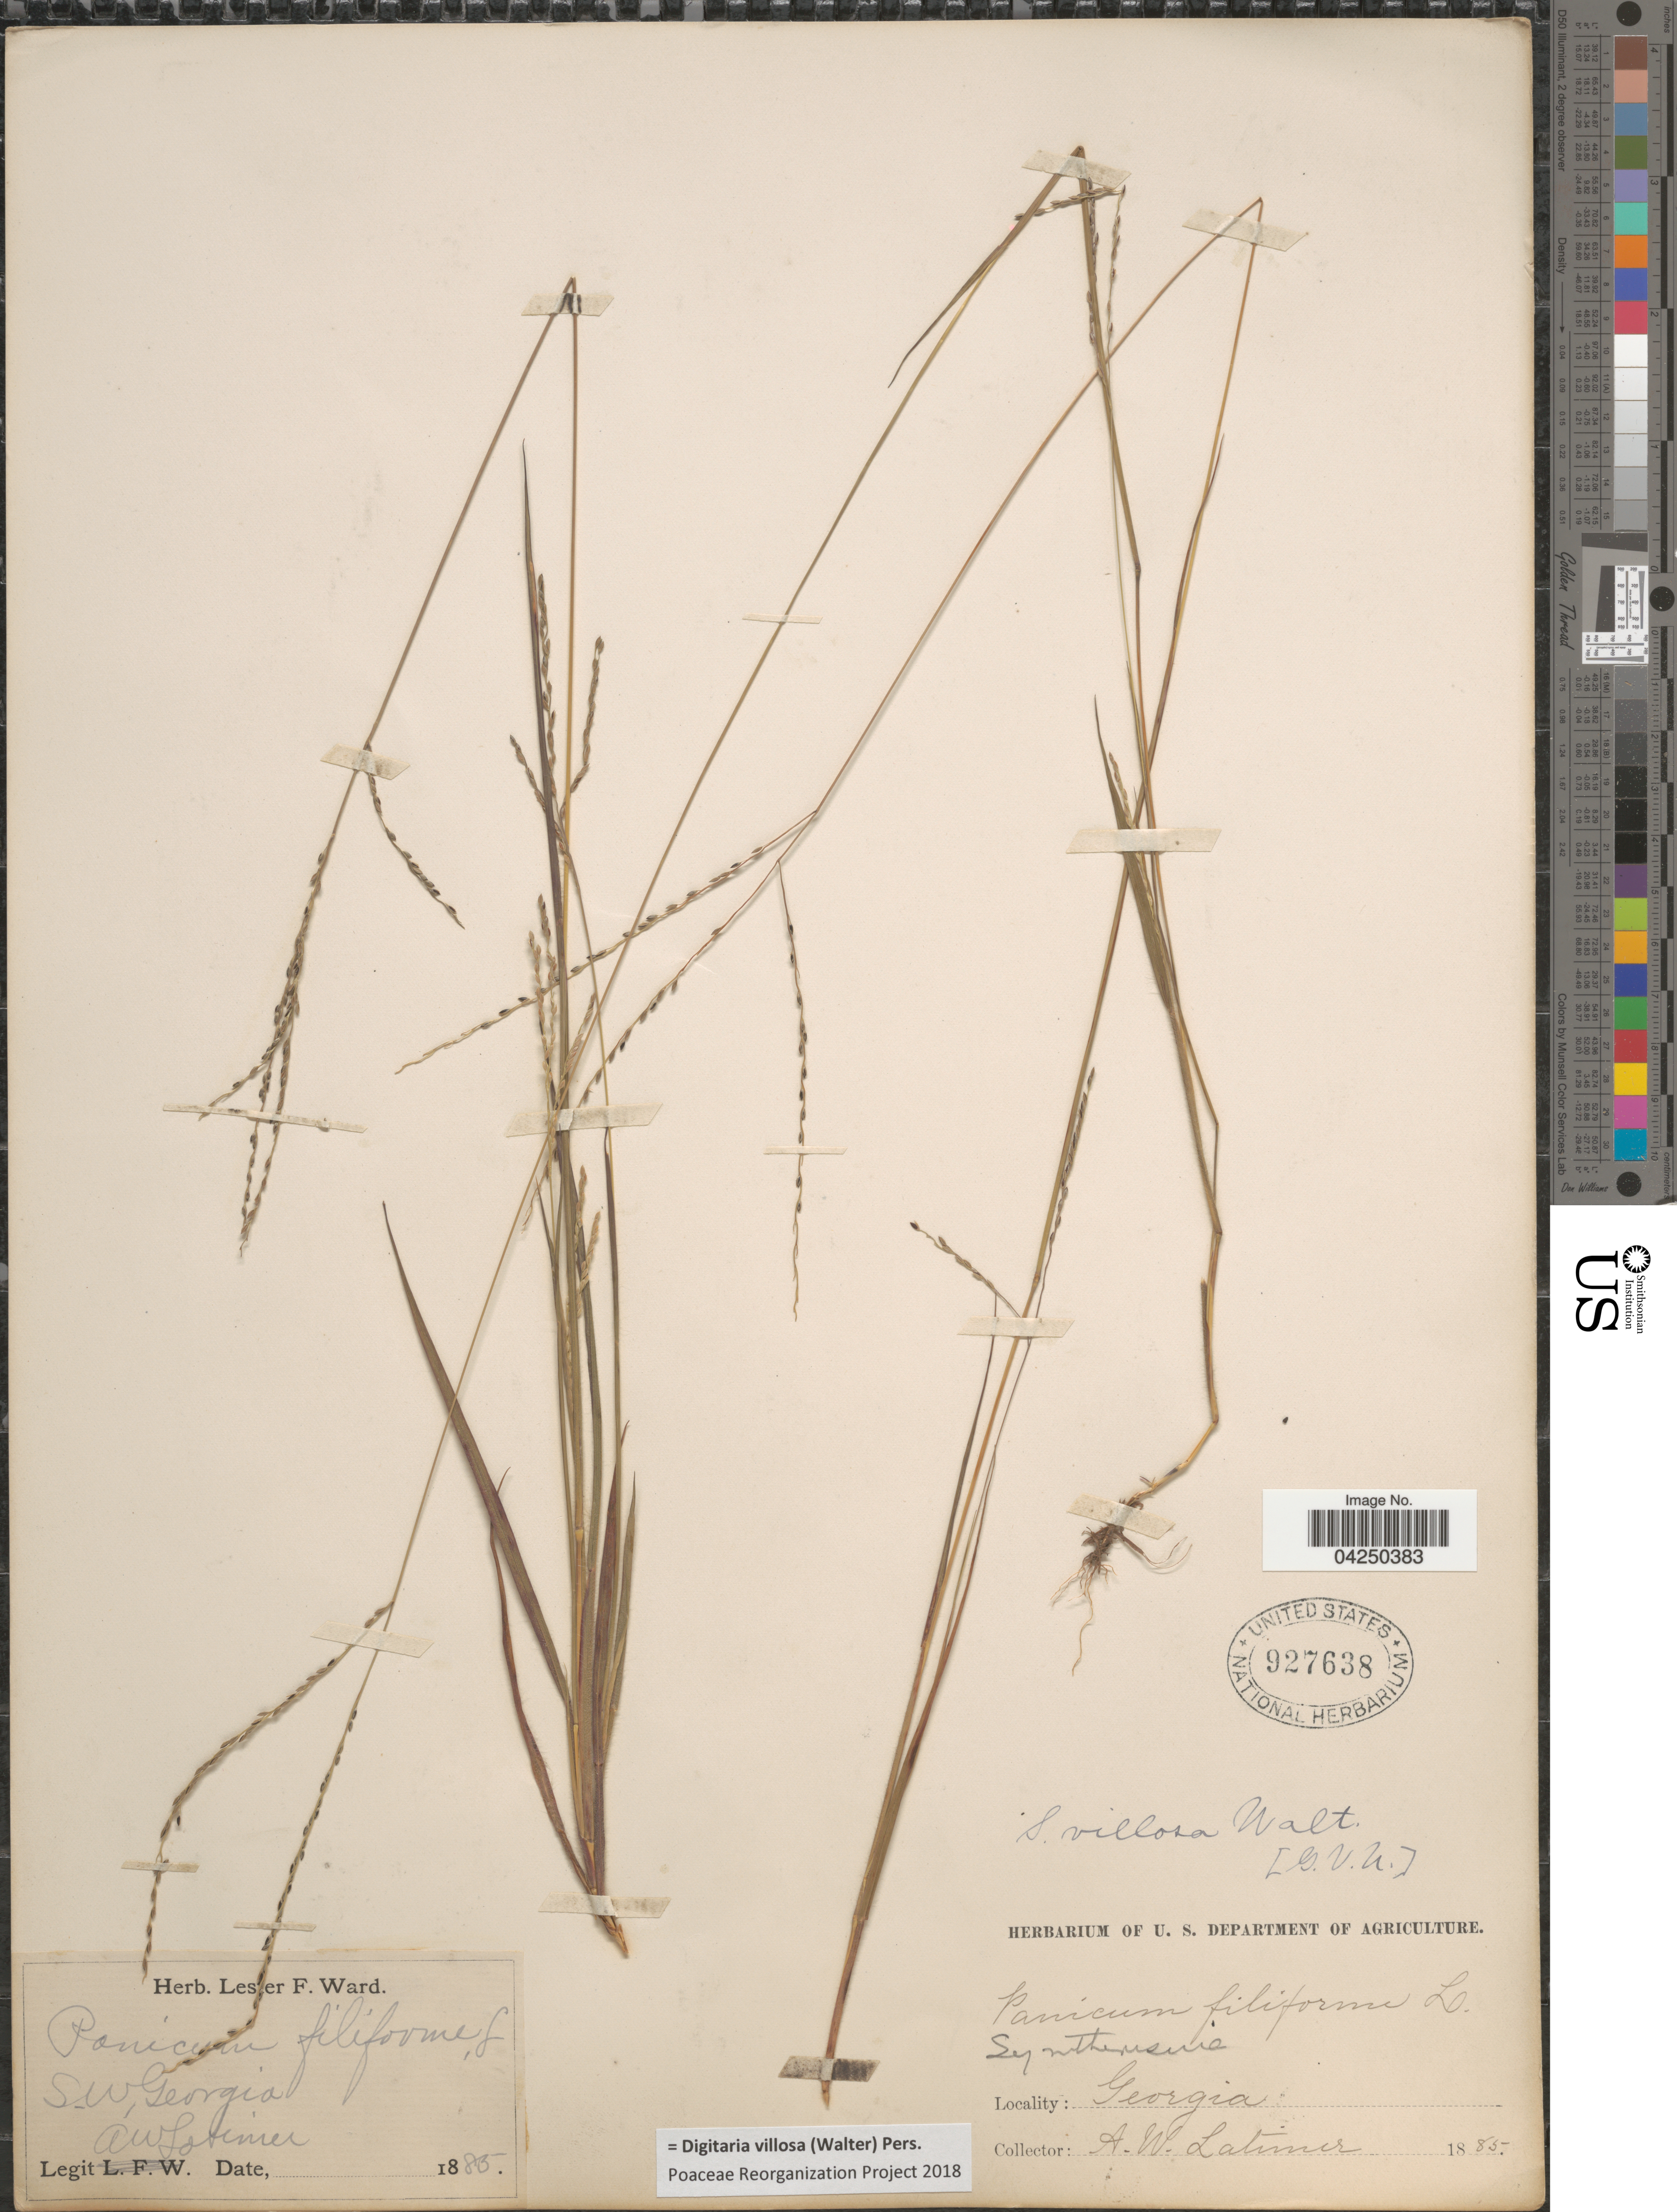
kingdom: Plantae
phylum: Tracheophyta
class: Liliopsida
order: Poales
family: Poaceae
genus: Digitaria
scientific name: Digitaria villosa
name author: (Walter) Pers.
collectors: A. Latimer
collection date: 1885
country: United States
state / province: Georgia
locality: S. W. Georgia.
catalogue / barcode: US 927638